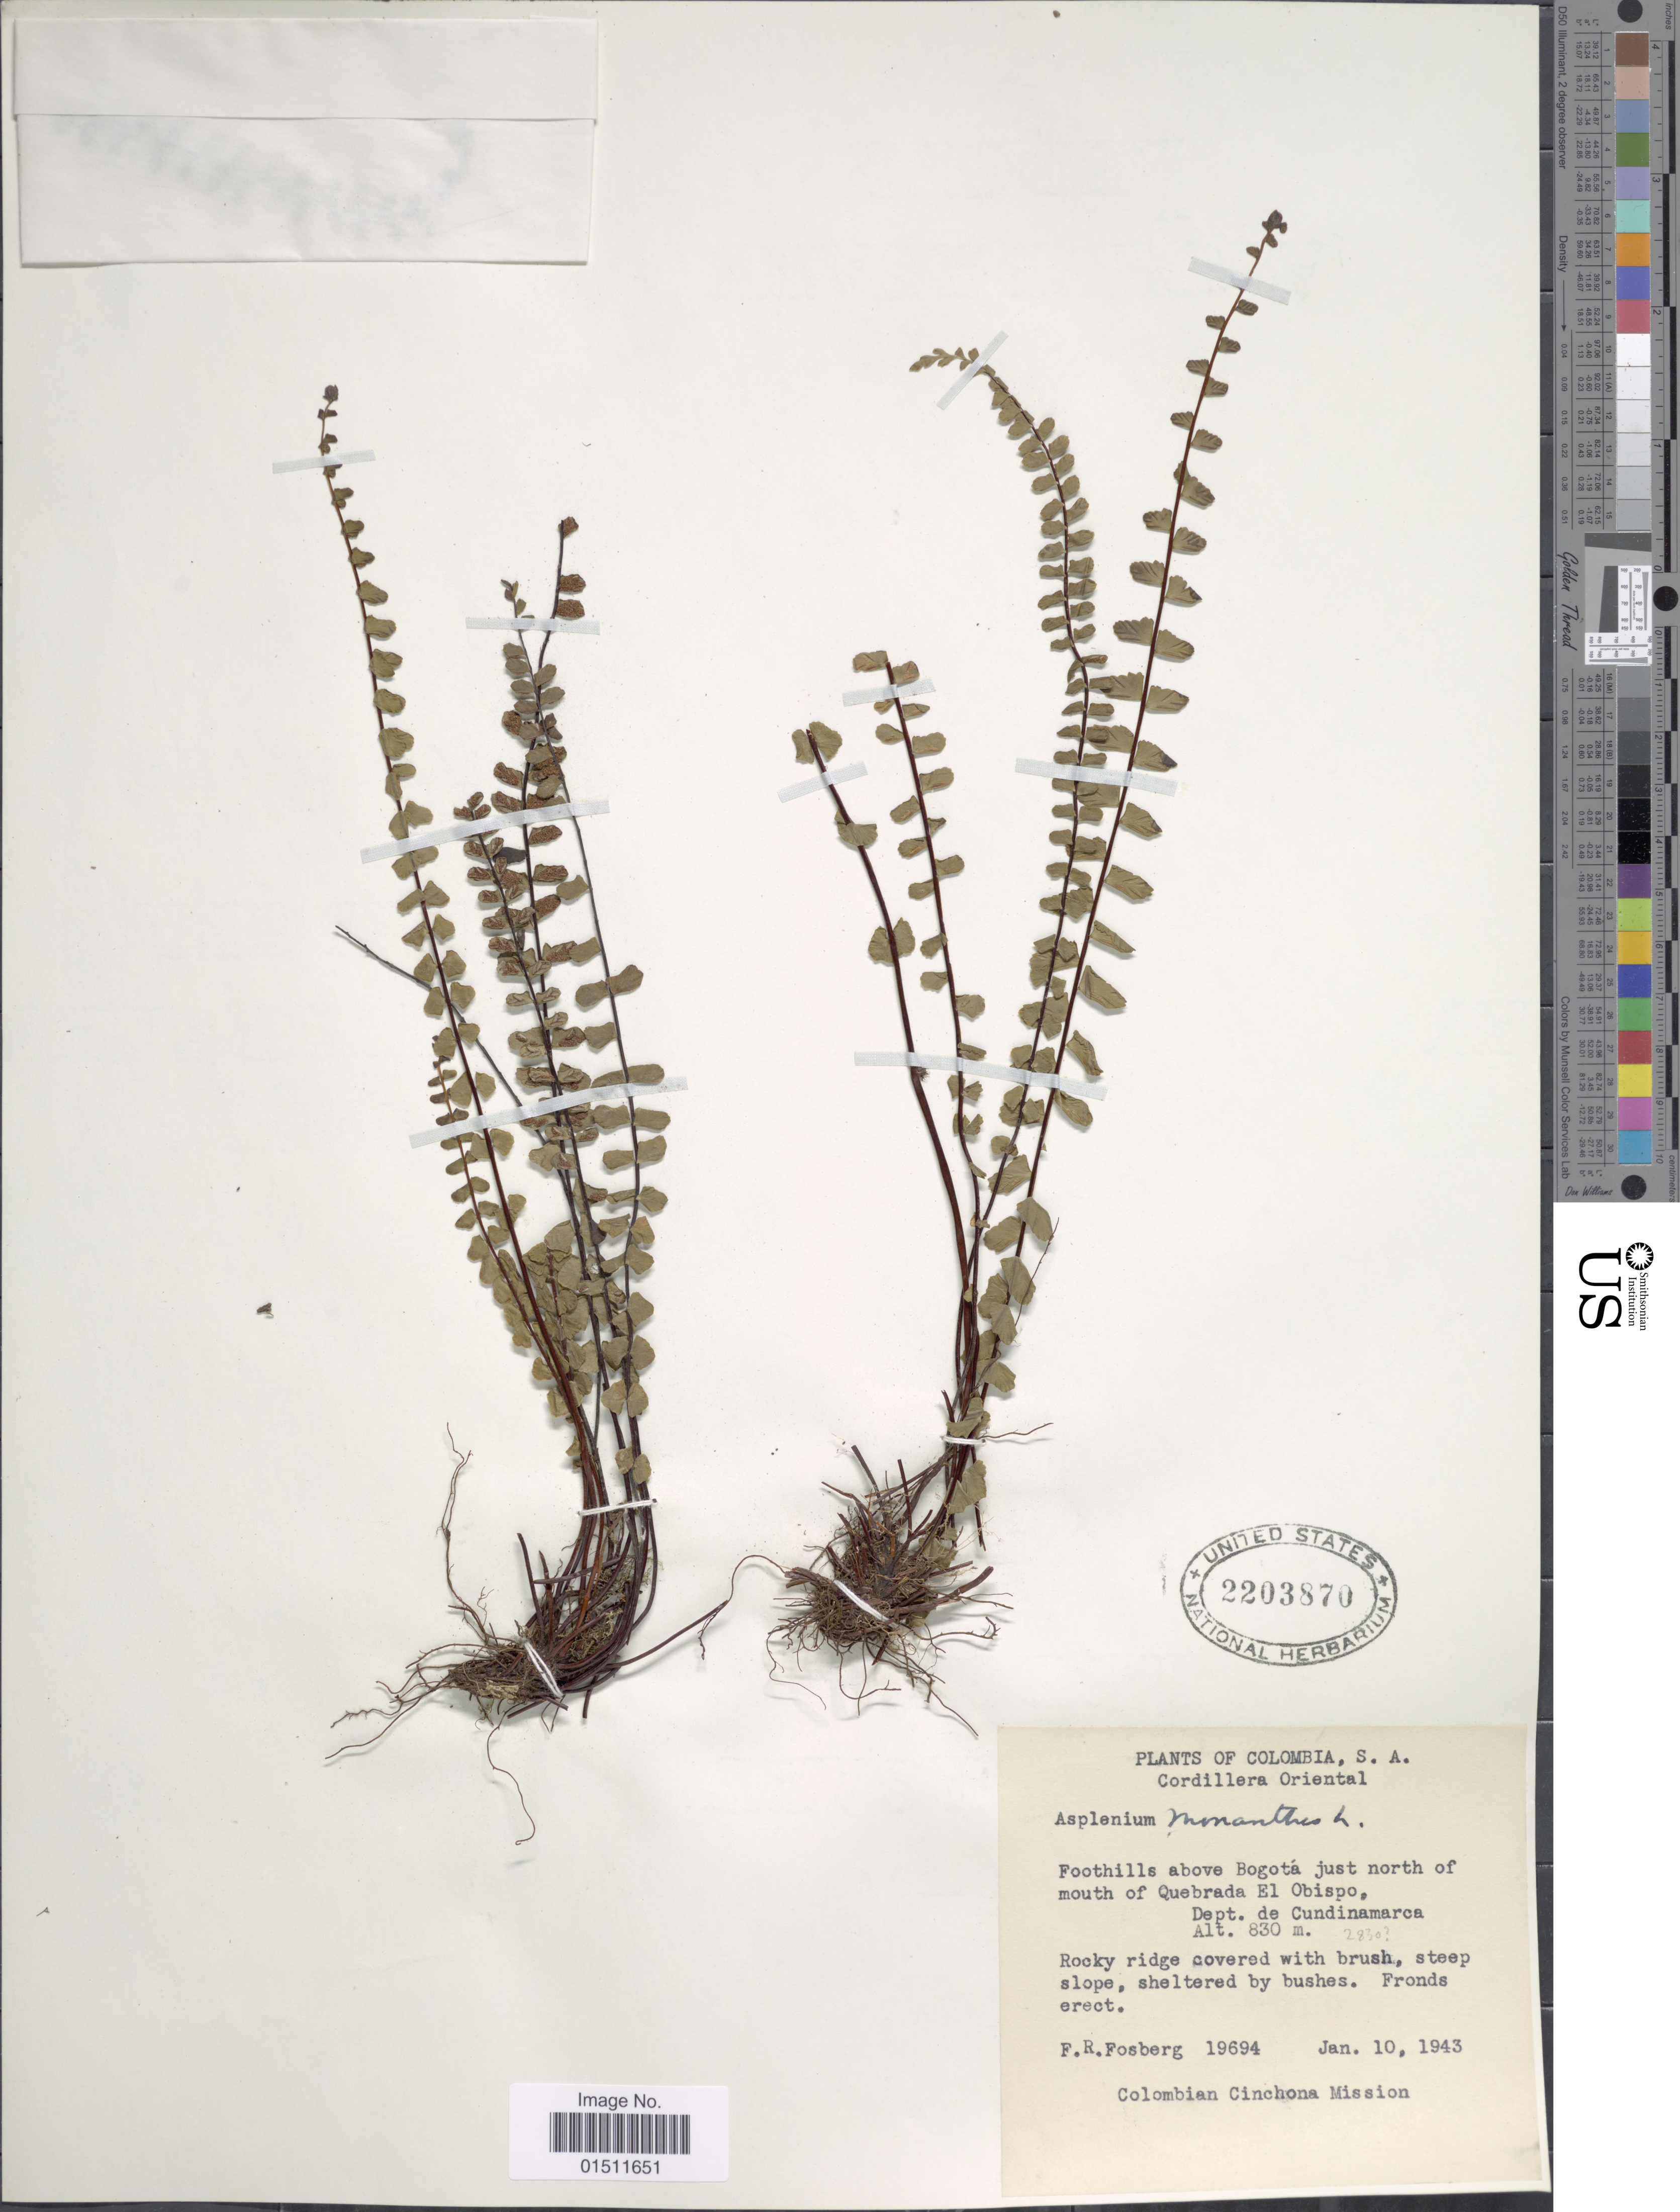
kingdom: Plantae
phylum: Tracheophyta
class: Polypodiopsida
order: Polypodiales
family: Aspleniaceae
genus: Asplenium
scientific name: Asplenium monanthes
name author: L.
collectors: F. R. Fosberg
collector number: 19694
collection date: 1943-01-10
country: Colombia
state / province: Cundinamarca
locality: Cordillera Oriental, foothills above Bogota just north of mouth of Quebrada El Obispo, dept. de Cundinamarca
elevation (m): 830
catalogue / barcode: US 2203870